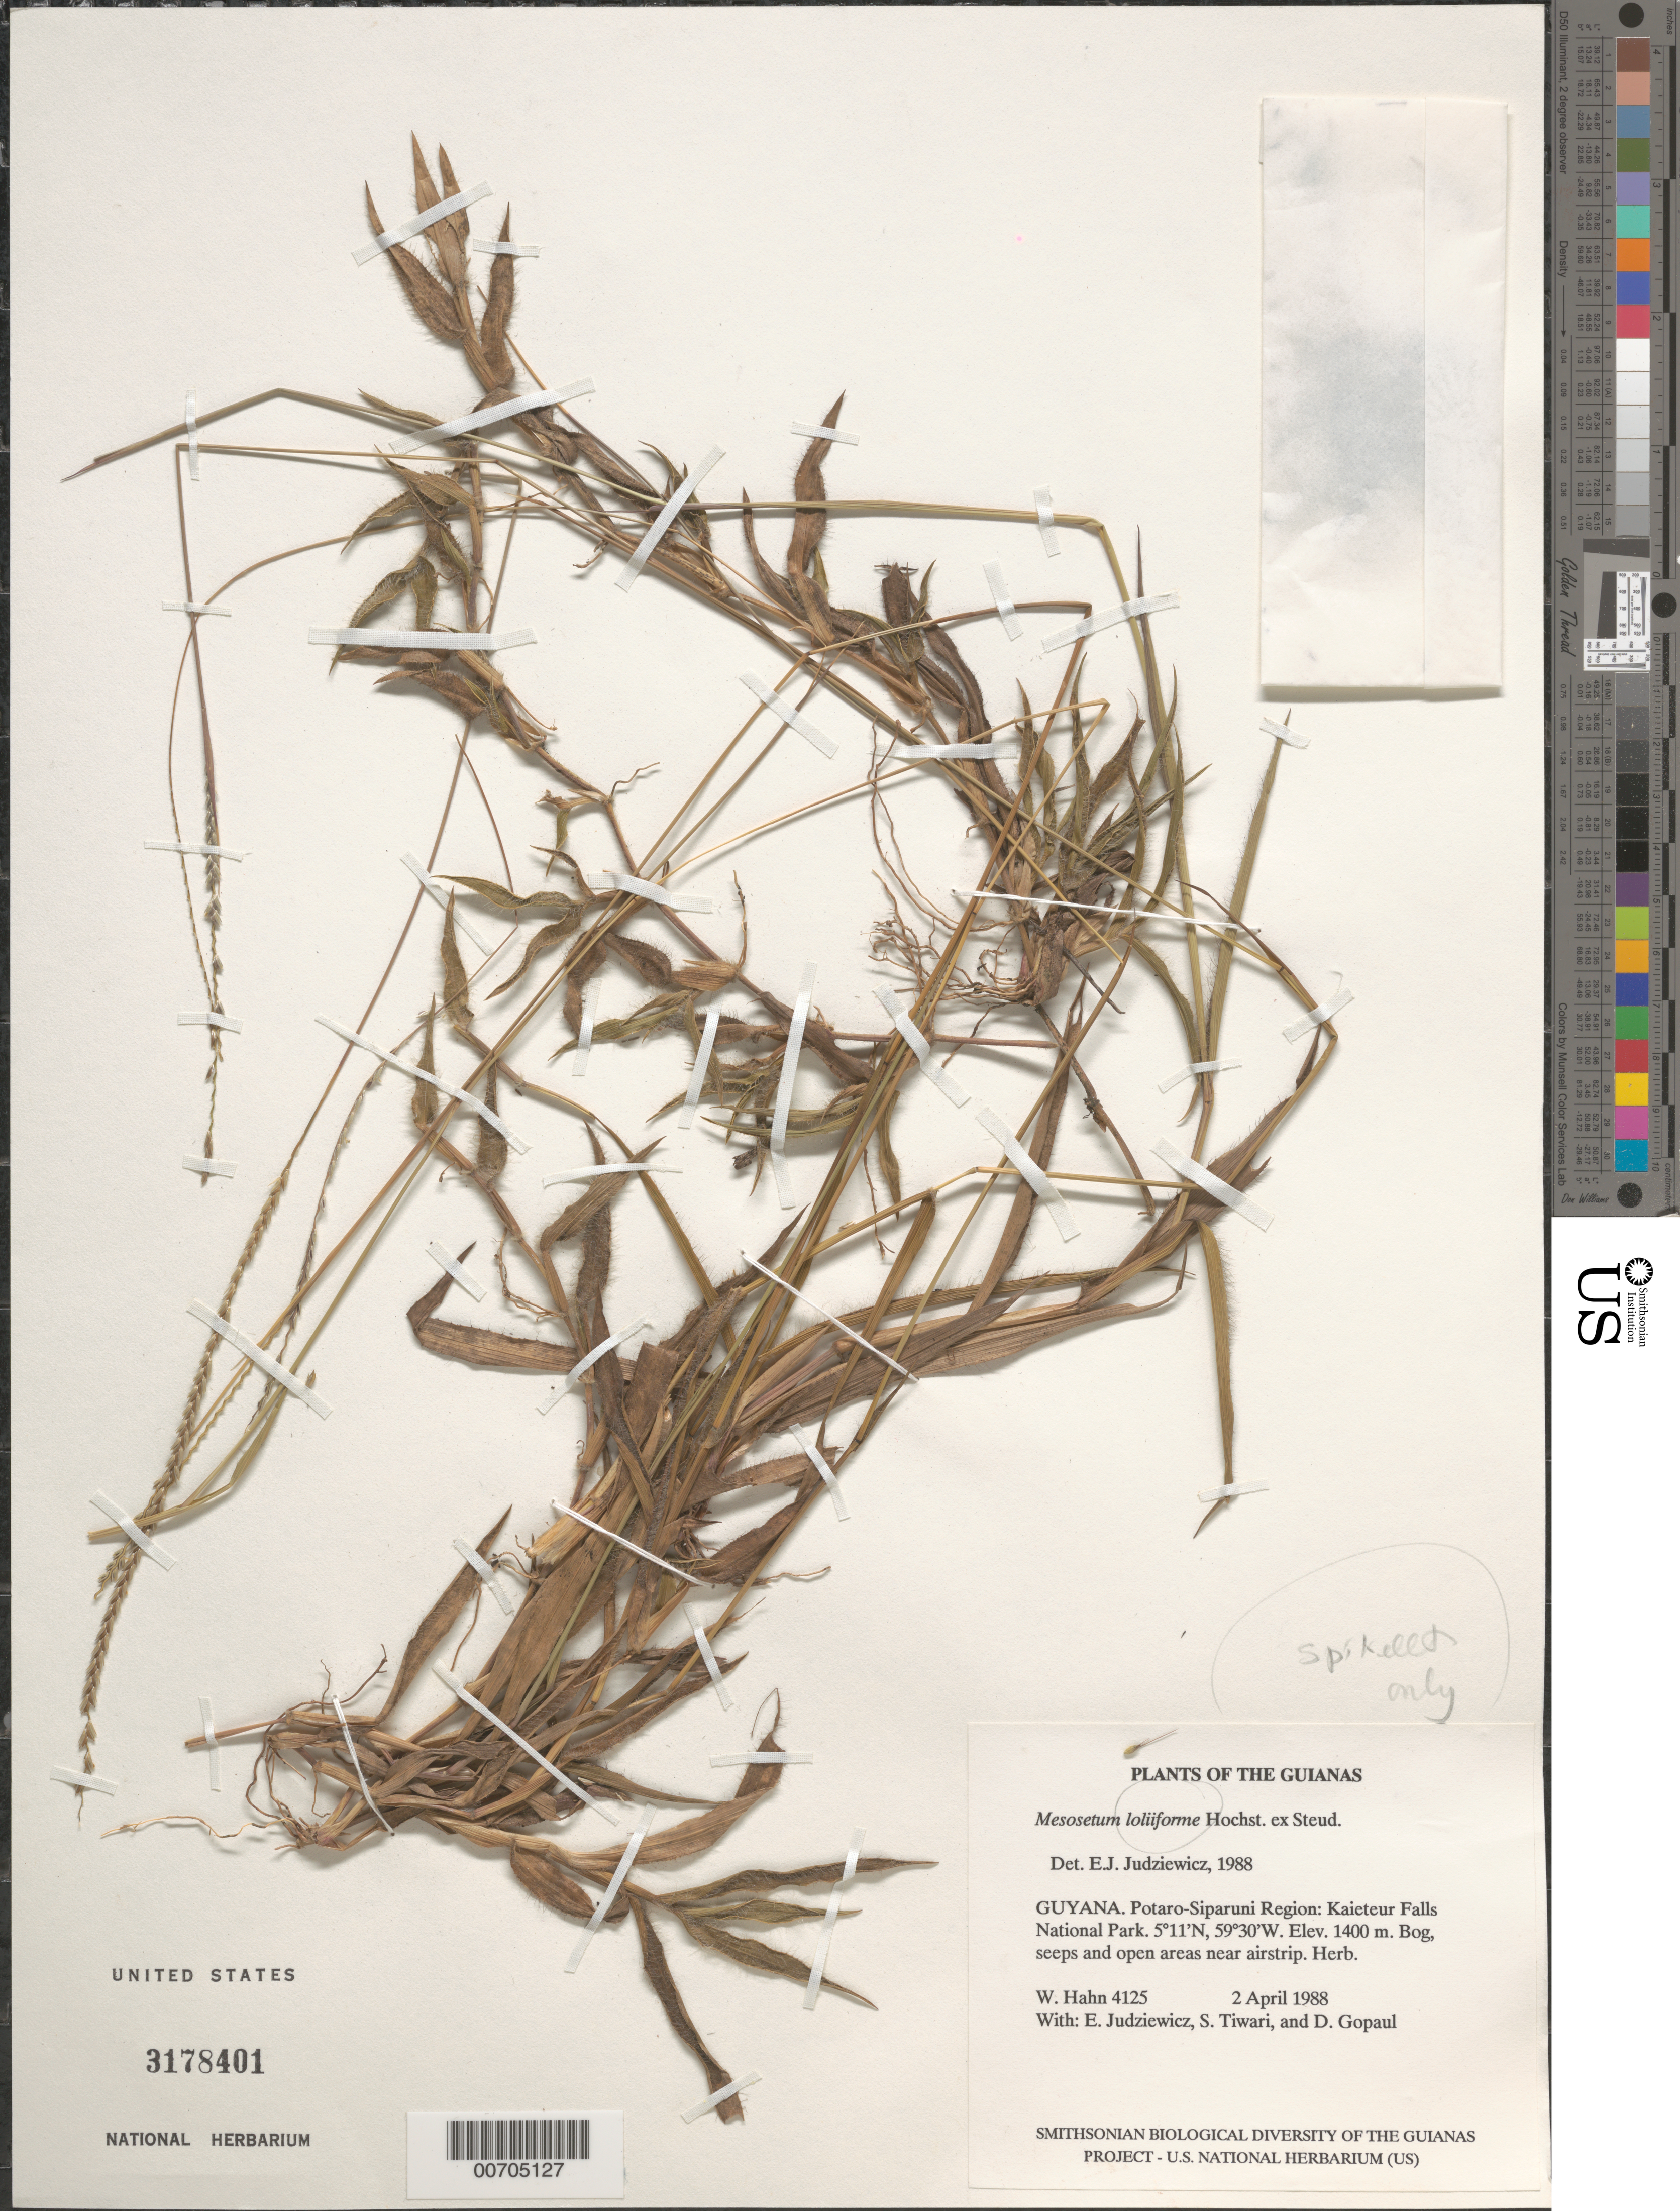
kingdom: Plantae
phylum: Tracheophyta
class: Liliopsida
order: Poales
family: Poaceae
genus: Mesosetum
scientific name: Mesosetum loliiforme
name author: (Hochst. ex Steud.) Chase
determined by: Judziewicz, E. J.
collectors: W. Hahn, E. J. Judziewicz, S. Tiwari & D. Gopaul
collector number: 4125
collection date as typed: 2 April 1988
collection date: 1988-04-02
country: Guyana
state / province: Potaro-Siparuni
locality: Kaieteur Falls National Park. Near airstrip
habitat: Bog, seeps and open areas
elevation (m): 500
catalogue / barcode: US 3178401